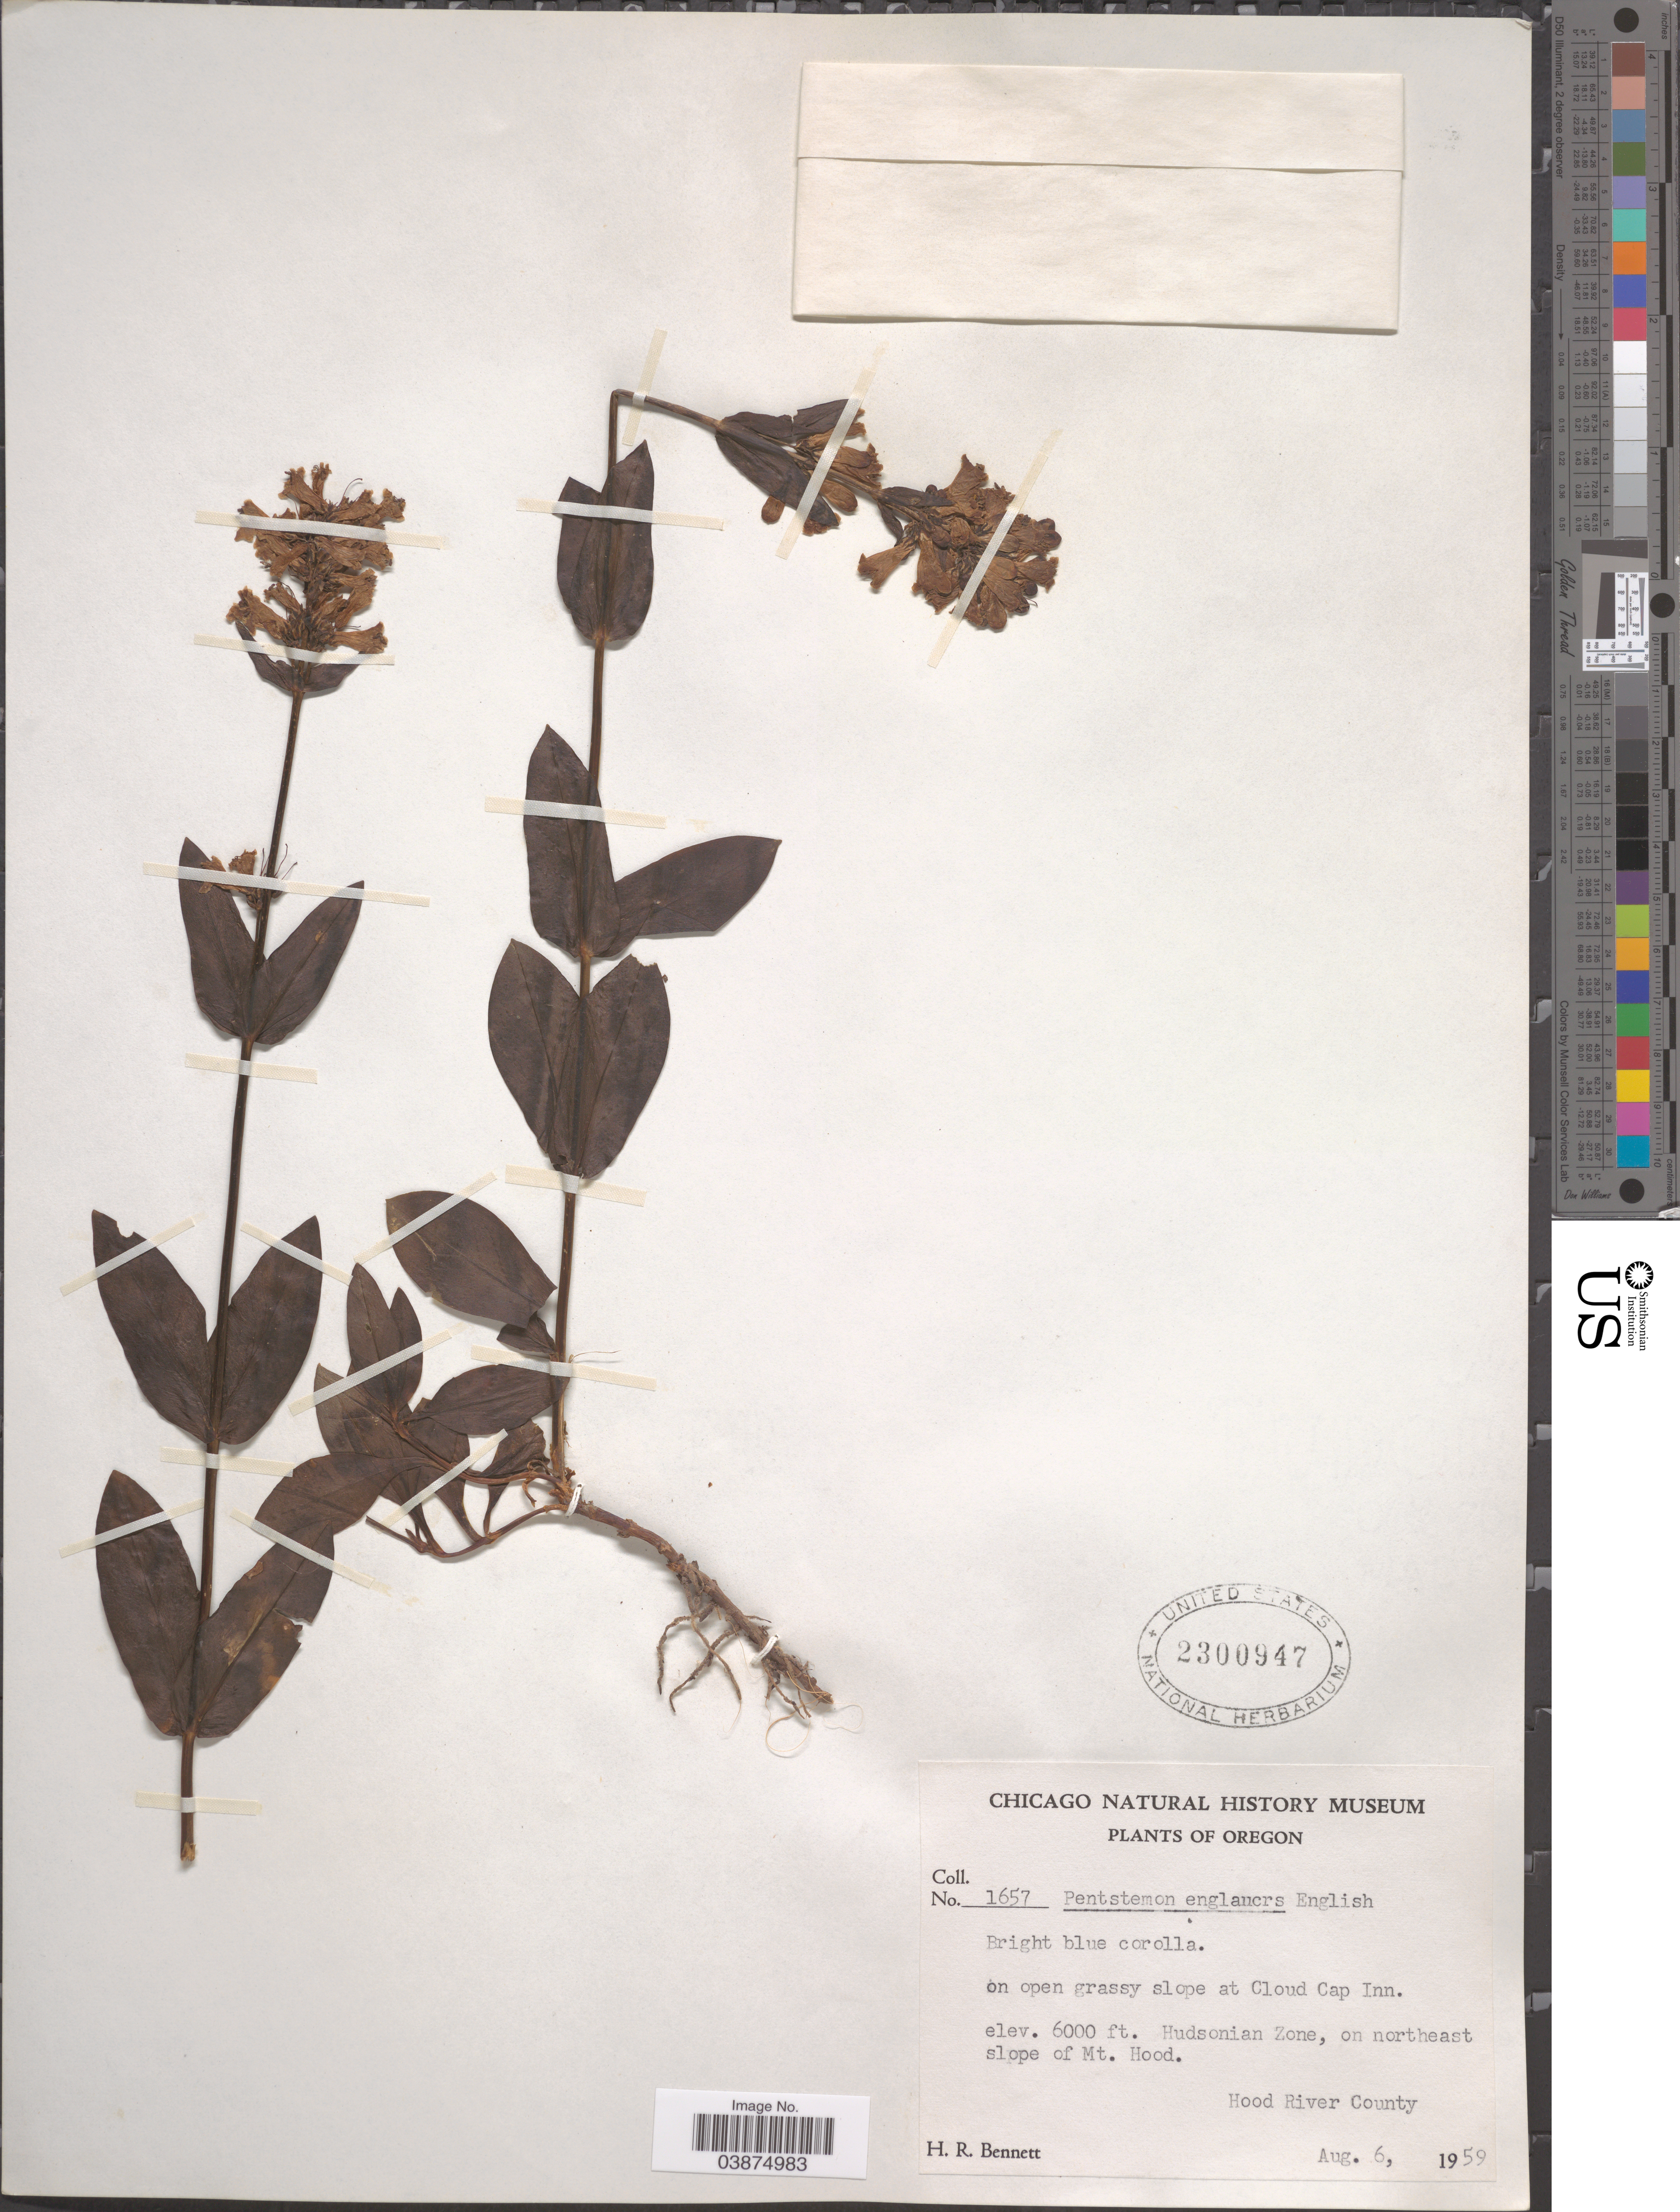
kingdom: Plantae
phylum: Tracheophyta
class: Magnoliopsida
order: Lamiales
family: Plantaginaceae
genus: Penstemon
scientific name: Penstemon euglaucus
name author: English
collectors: H. R. Bennett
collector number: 1657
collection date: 1959-08-06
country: United States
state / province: Oregon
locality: Cloud Cap Inn. Hudsonian Zone, on northeast slope of Mt. Hood, Hood River County.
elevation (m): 1829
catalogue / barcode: US 2300947